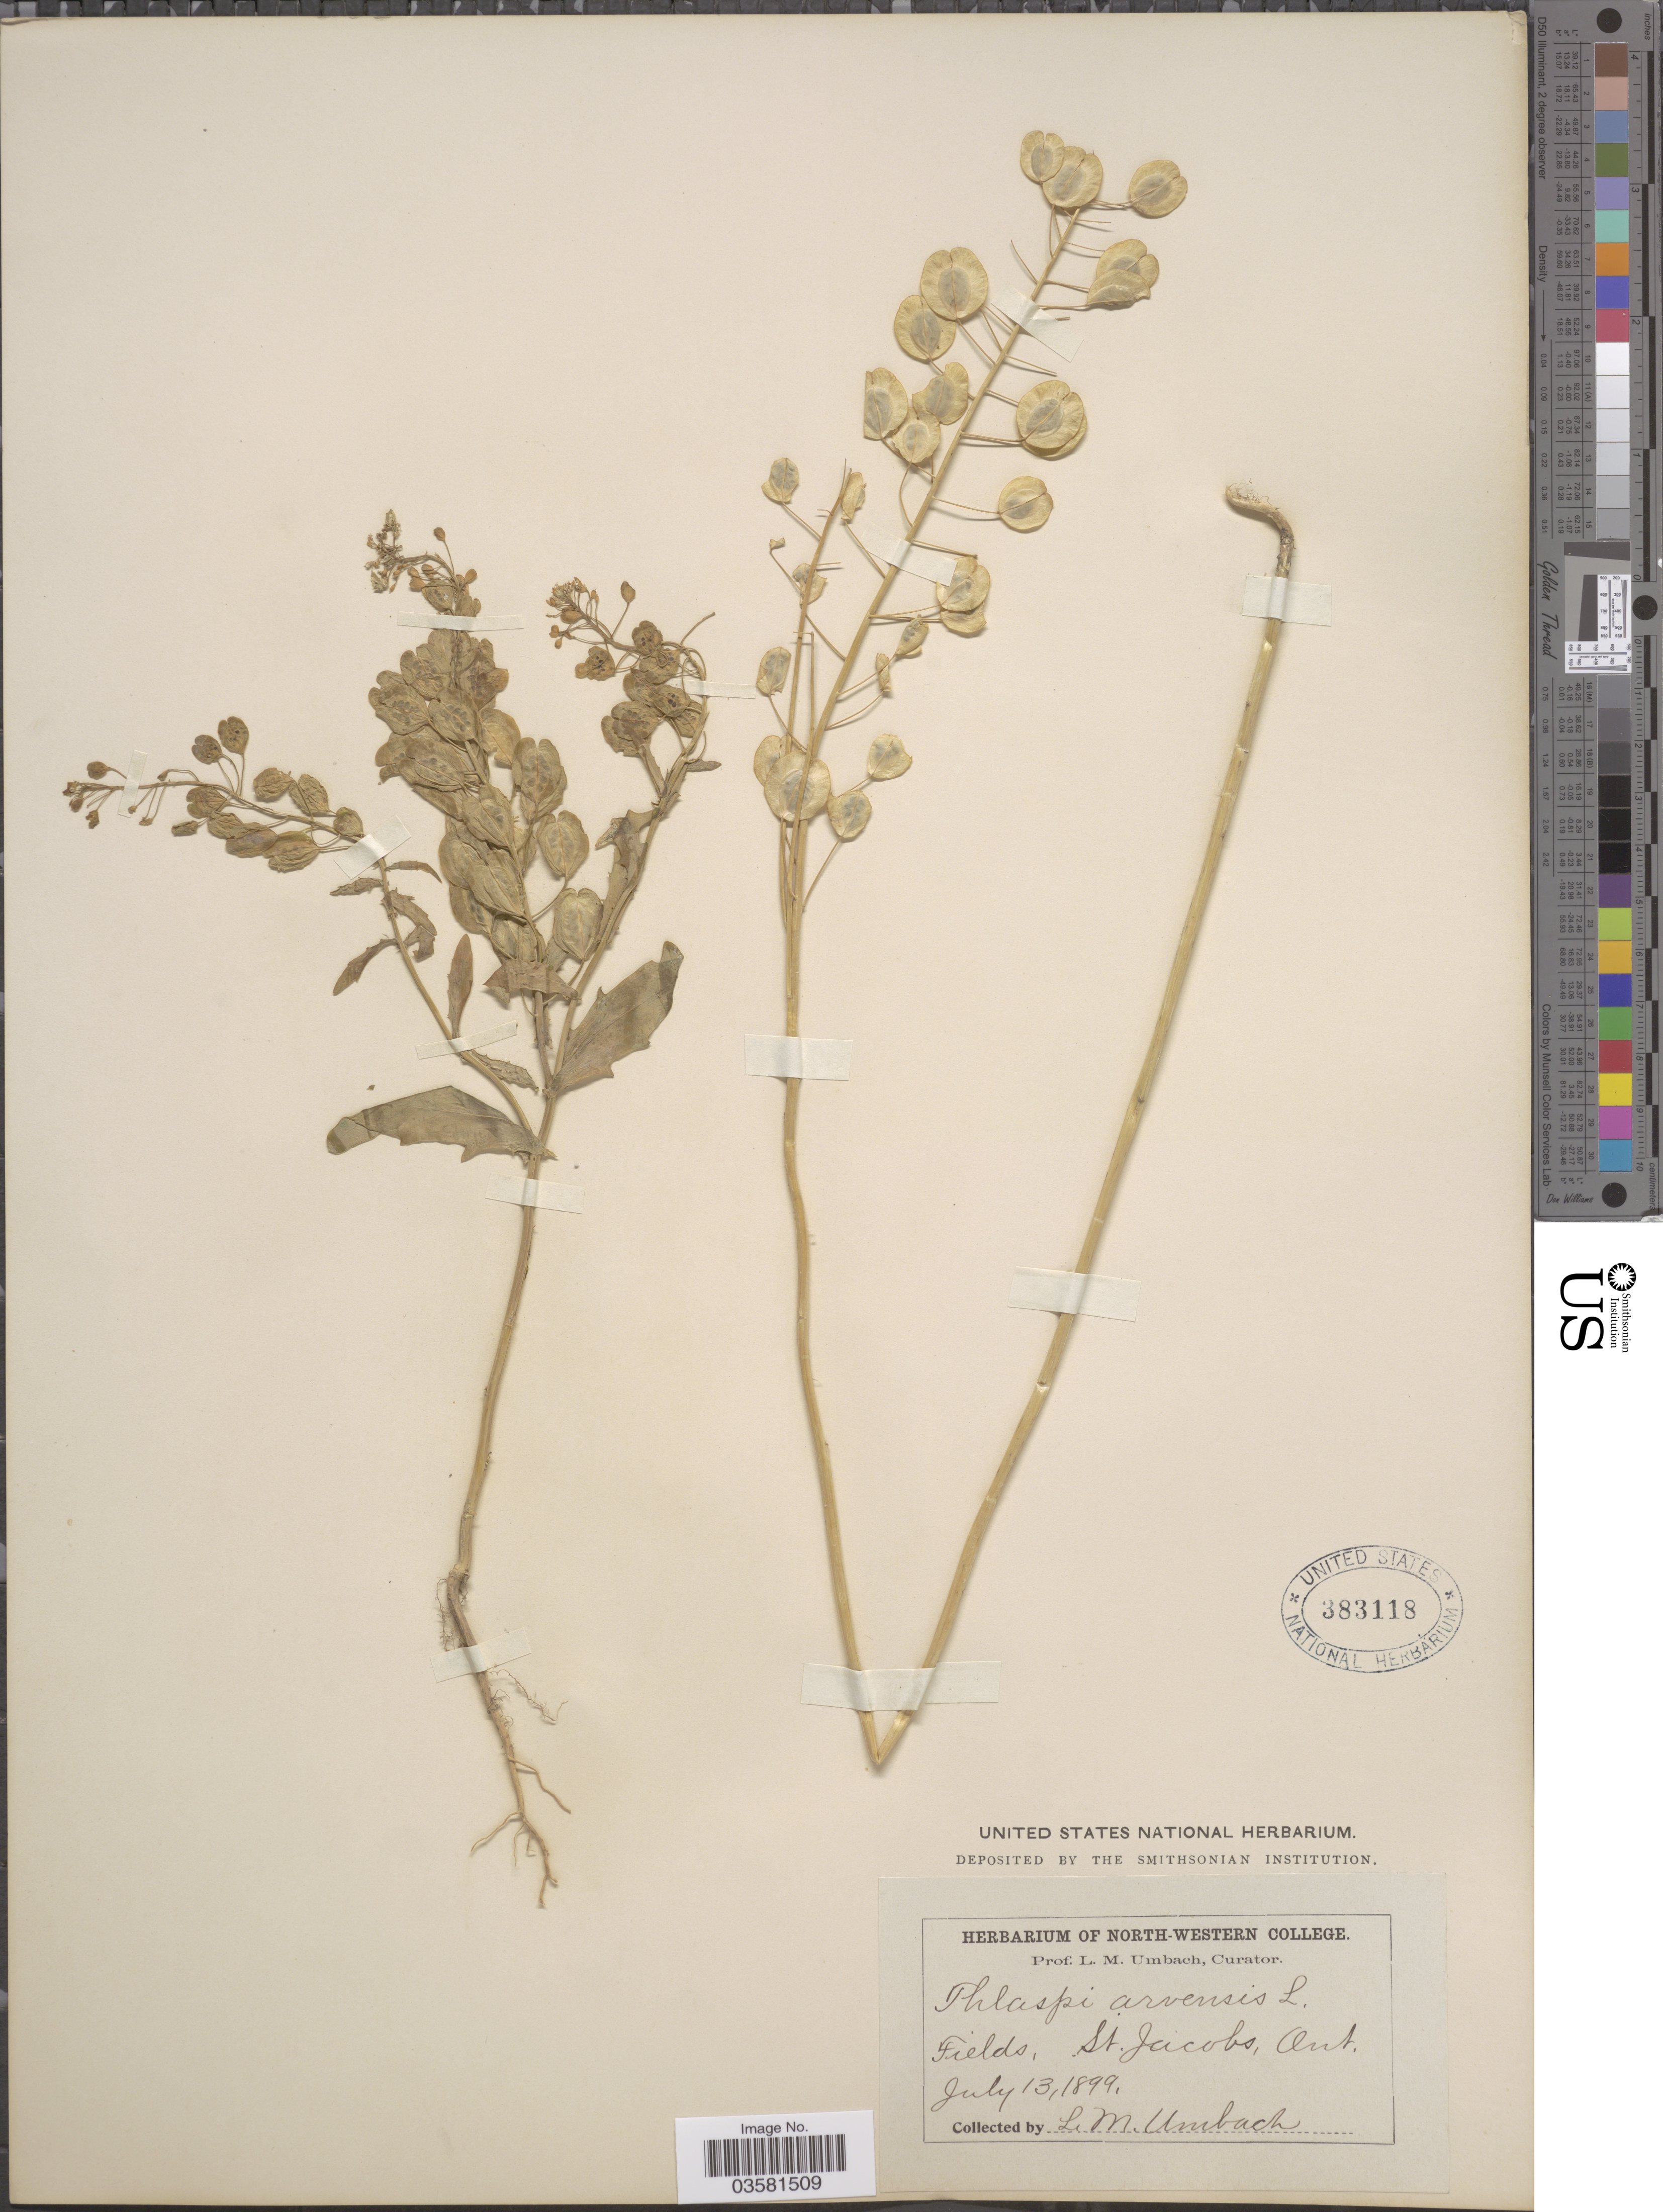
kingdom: Plantae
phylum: Tracheophyta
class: Magnoliopsida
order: Brassicales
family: Brassicaceae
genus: Thlaspi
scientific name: Thlaspi arvense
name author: L.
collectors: L. M. Umbach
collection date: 1899-07-13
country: Canada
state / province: Ontario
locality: St. Jacobs.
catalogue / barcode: US 383118